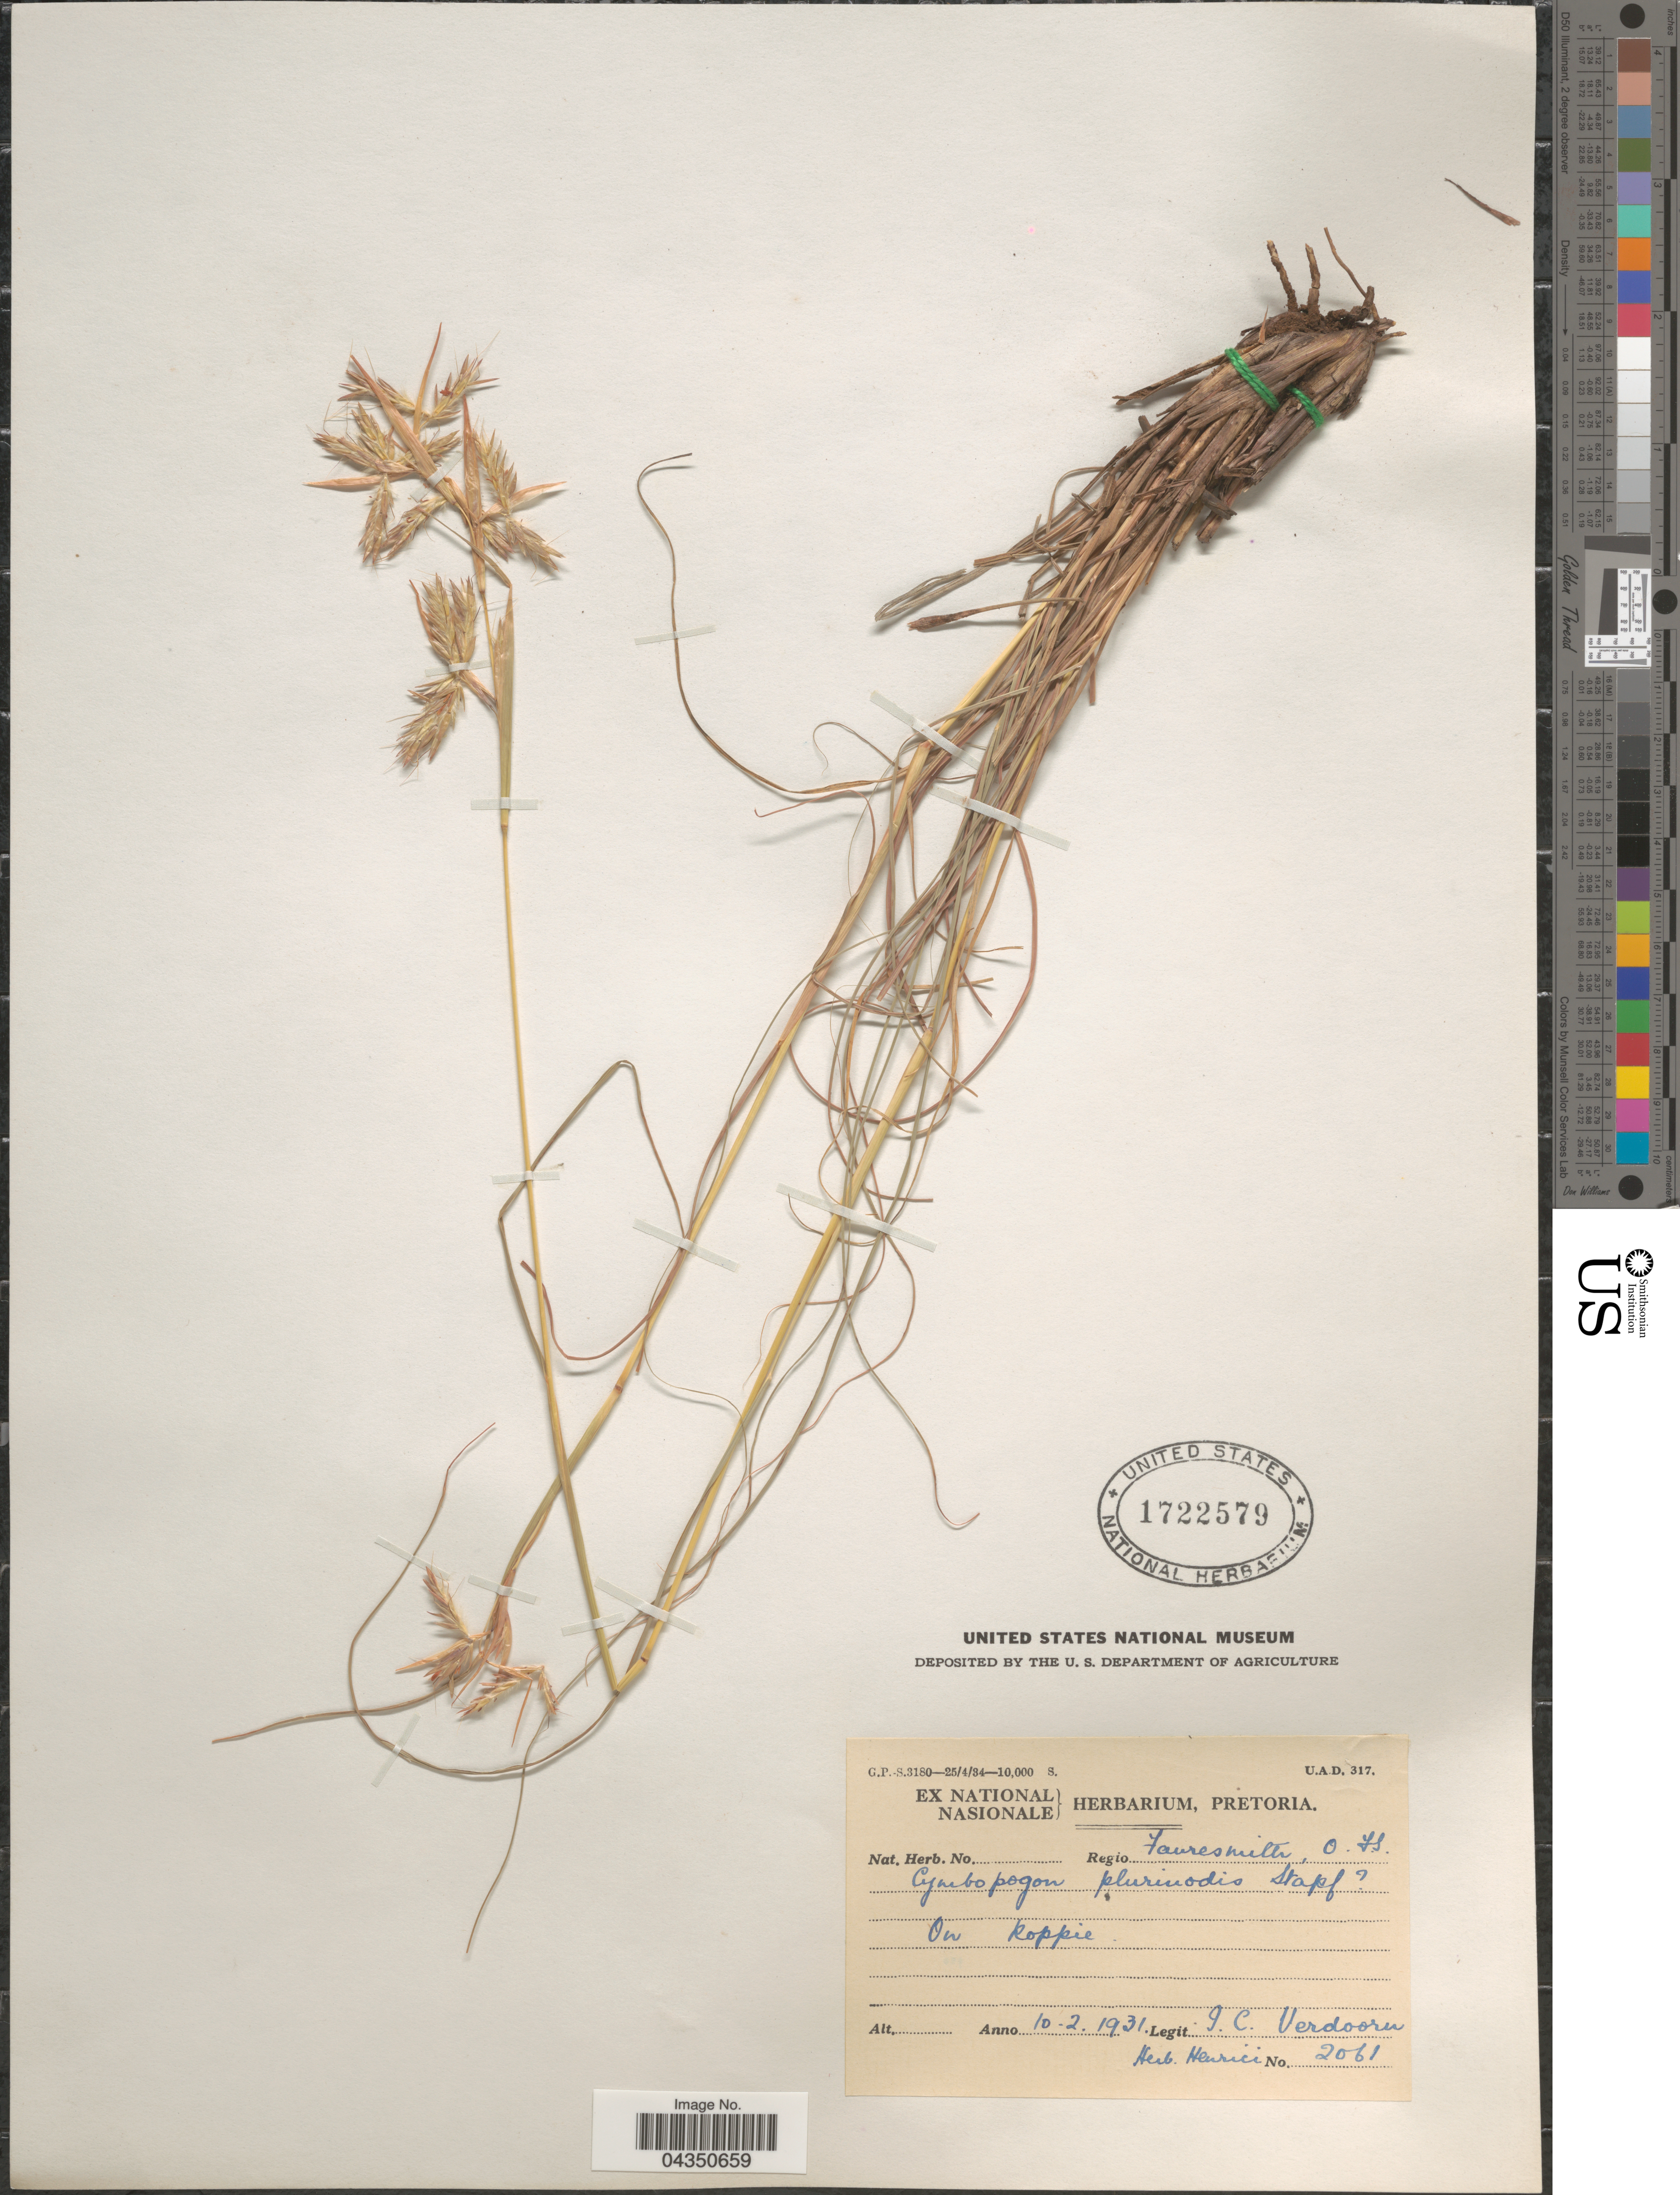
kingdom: Plantae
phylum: Tracheophyta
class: Liliopsida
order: Poales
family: Poaceae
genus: Cymbopogon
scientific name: Cymbopogon pospischillii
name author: (K. Schum.) C.E. Hubb.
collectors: I. Verdoorn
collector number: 2061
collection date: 1931-02-10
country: South Africa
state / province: Free State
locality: Regio Fauresmith, O.F.S. On koppie.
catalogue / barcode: US 1722579